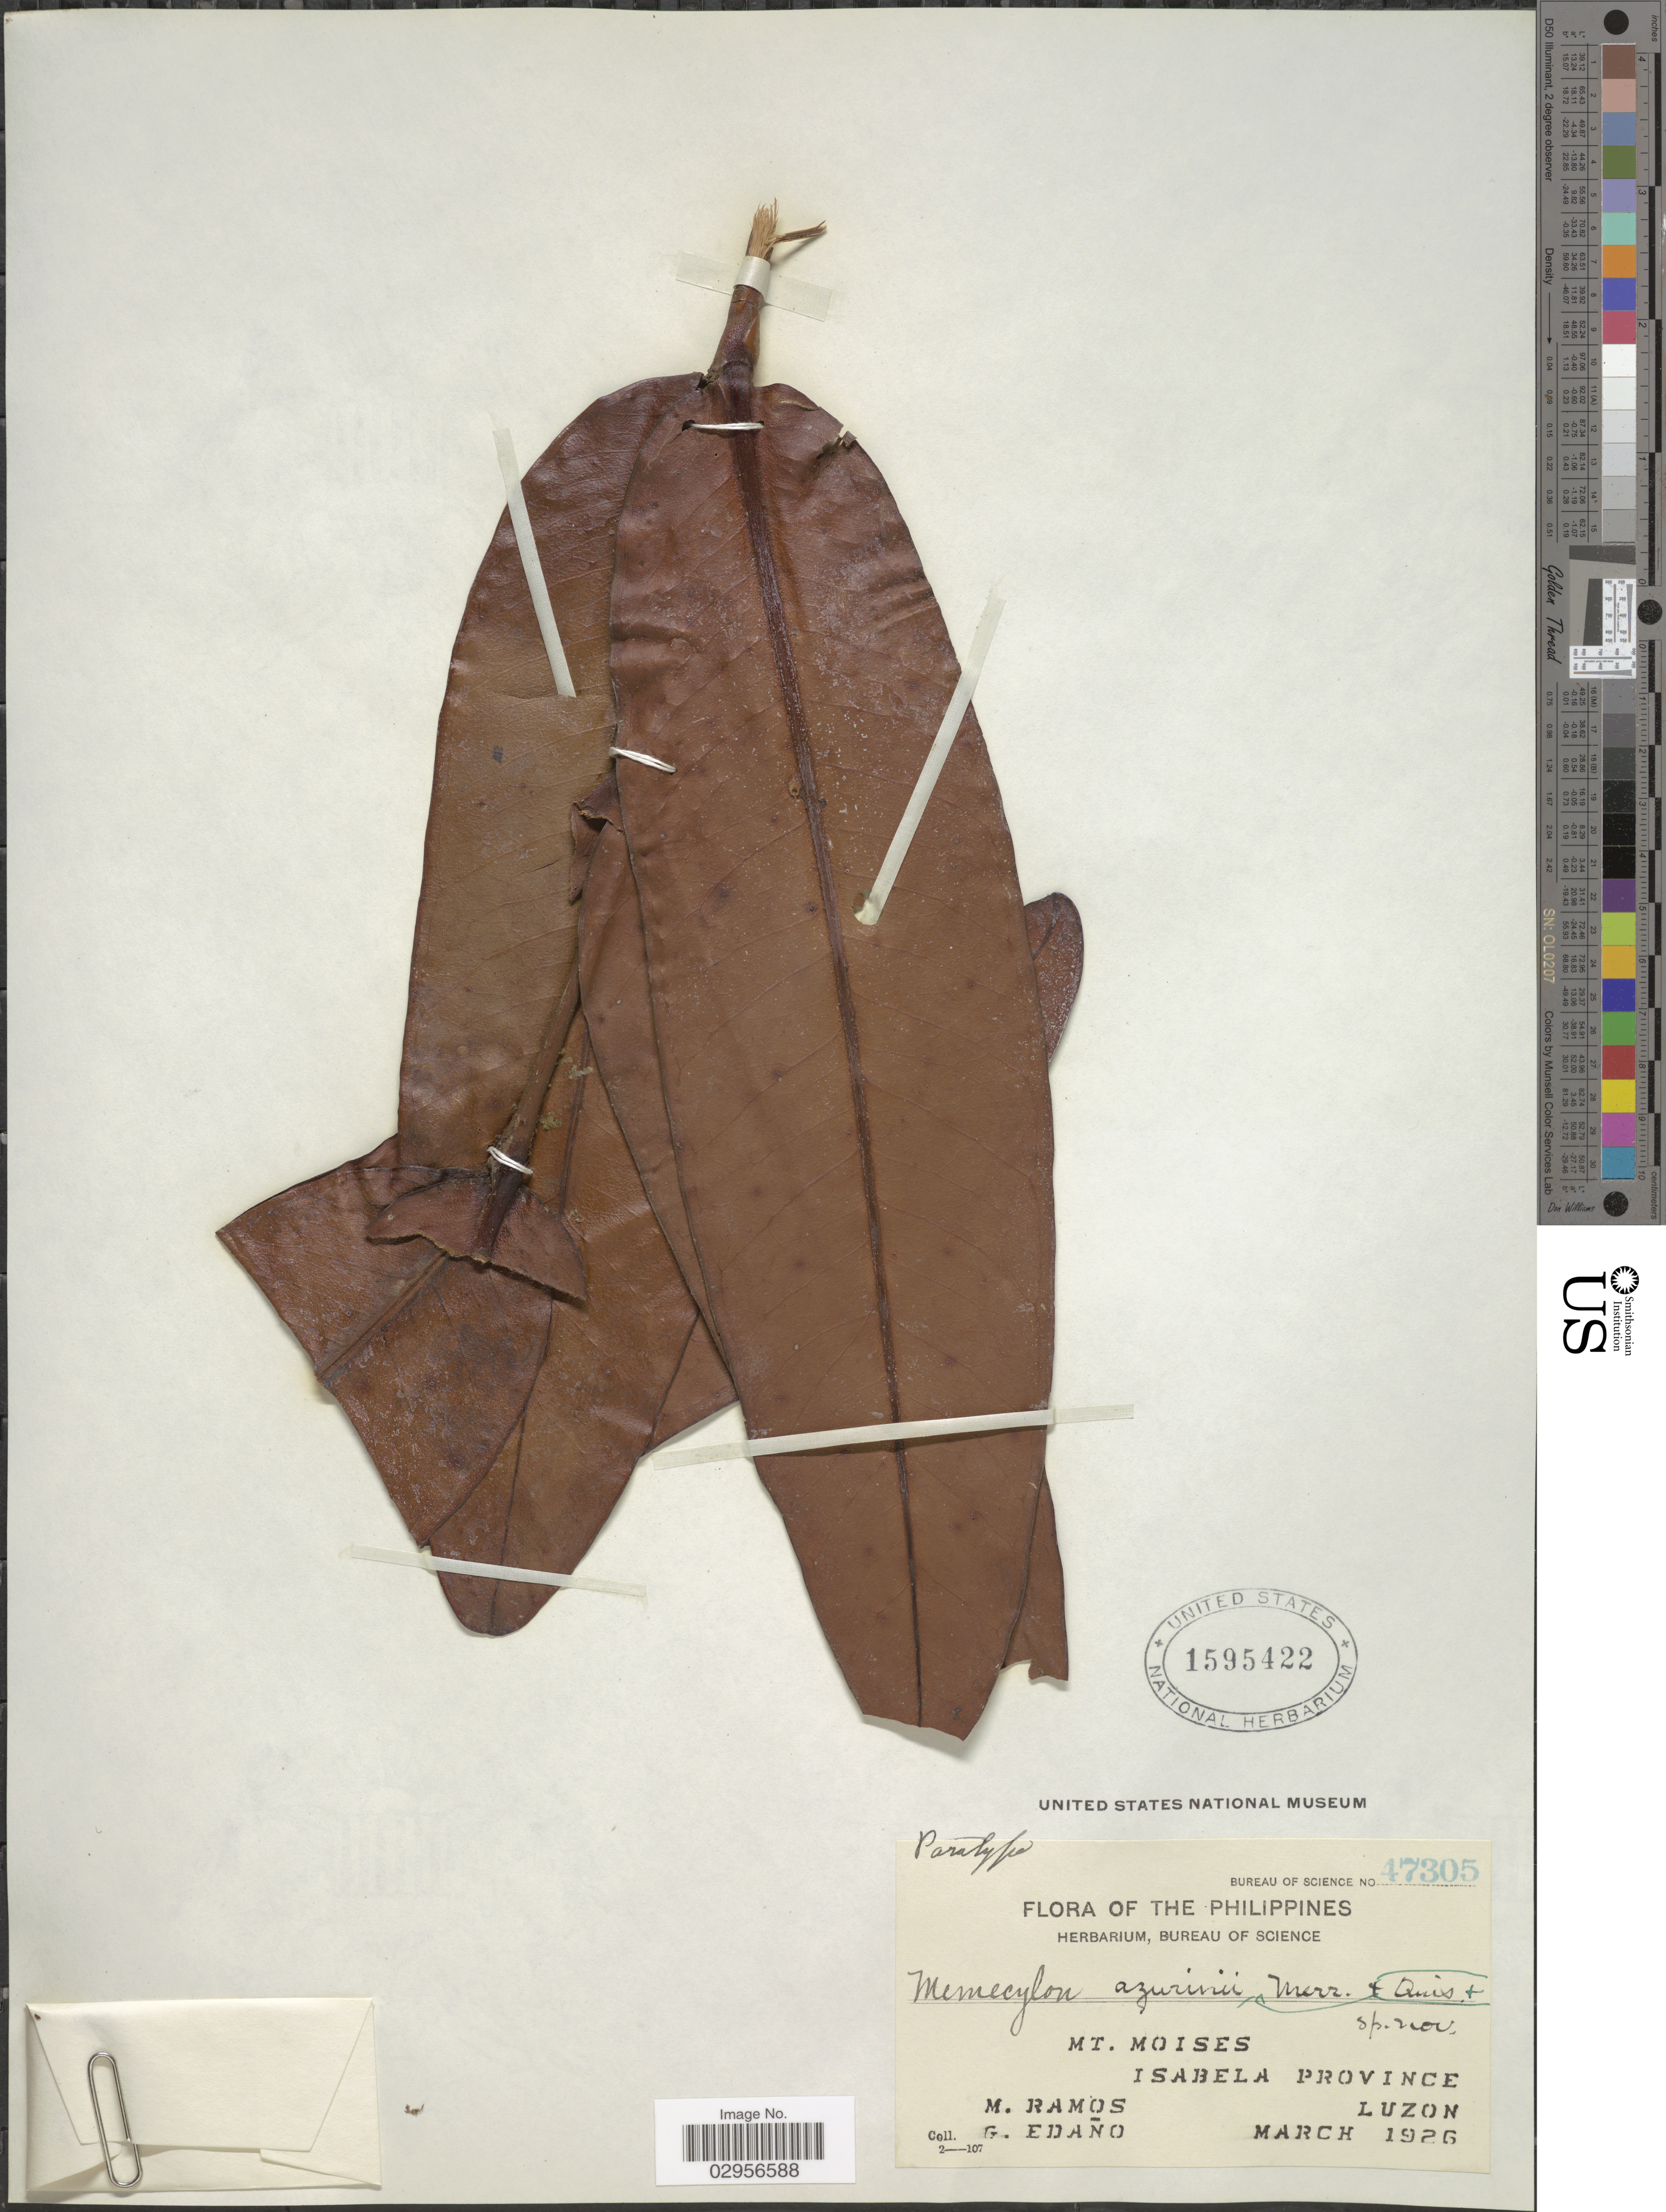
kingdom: Plantae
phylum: Tracheophyta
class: Magnoliopsida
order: Myrtales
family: Melastomataceae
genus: Memecylon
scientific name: Memecylon azurinii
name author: Quisumb. & Merr.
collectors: M. Ramos & G. Edaño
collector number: Bureau of Science 47305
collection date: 1926-03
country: Philippines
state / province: Cagayan Valley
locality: Mt. Moises, Isabela Province.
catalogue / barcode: US 1595422